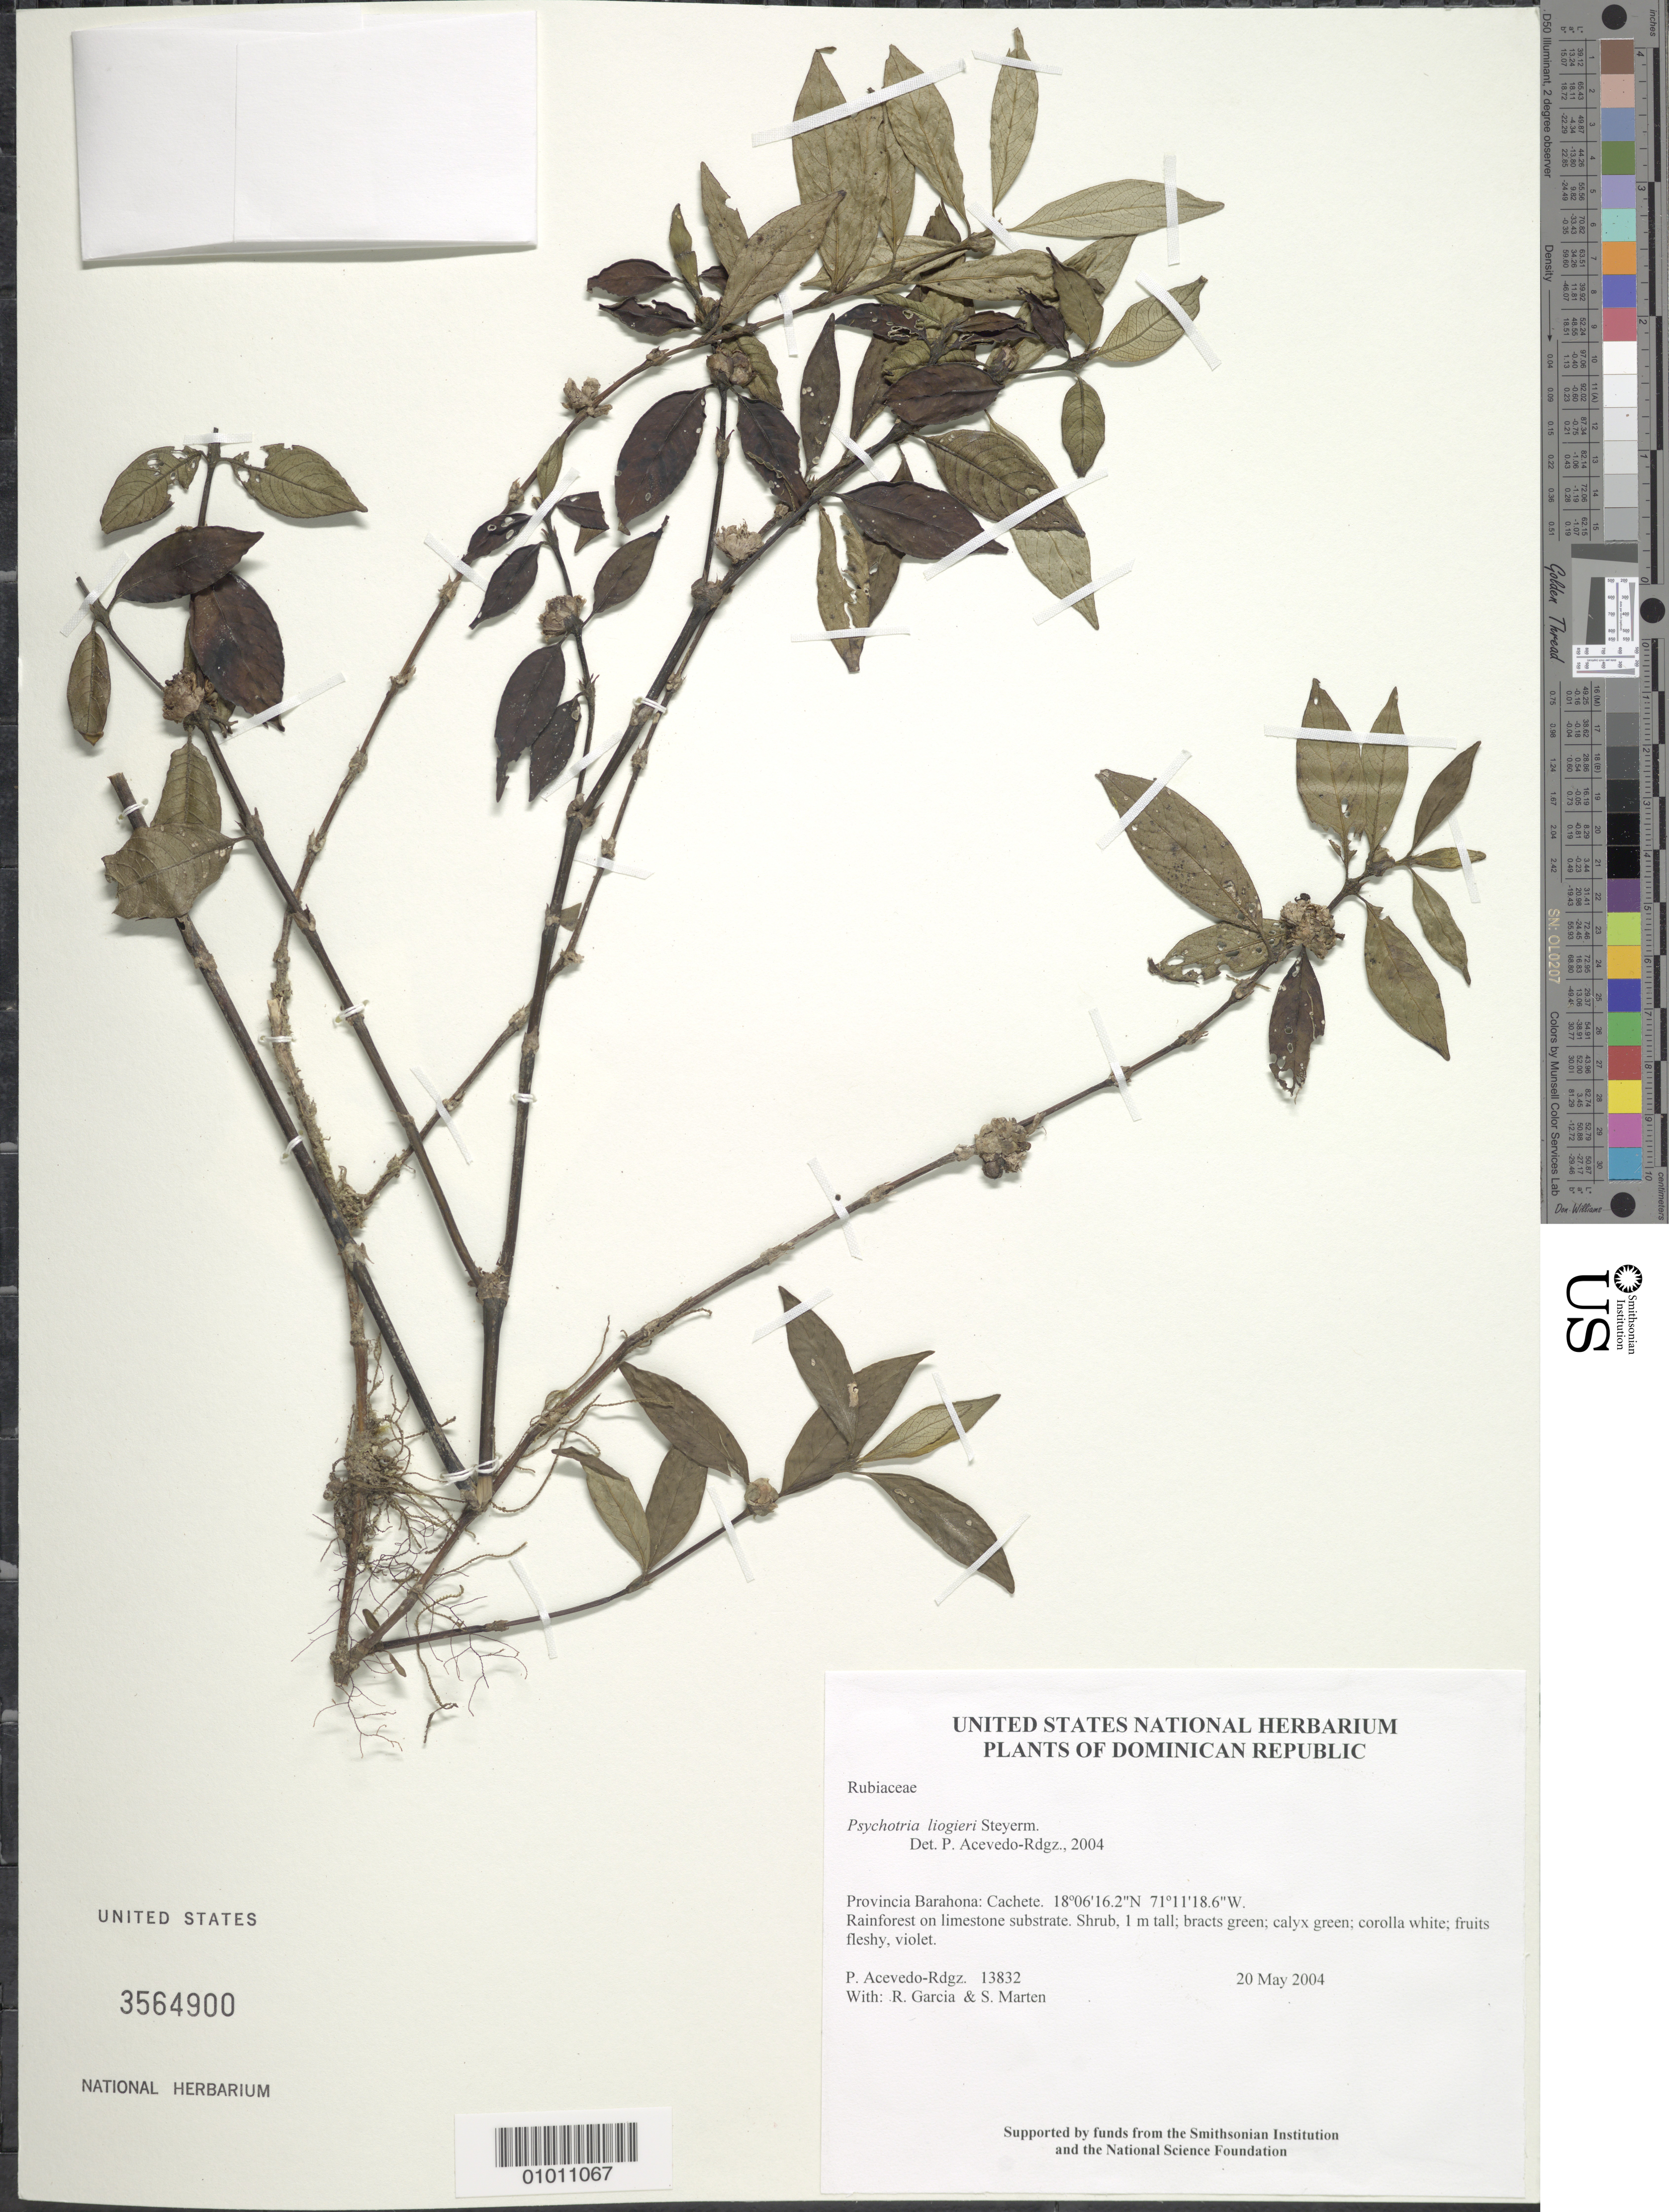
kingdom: Plantae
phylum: Tracheophyta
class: Magnoliopsida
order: Gentianales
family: Rubiaceae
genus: Psychotria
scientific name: Psychotria liogieri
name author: Steyerm.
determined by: Acevedo-Rodríguez, P., (BOT), Smithsonian Institution - National Museum of Natural History (UNITED STATES)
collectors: P. Acevedo-Rodr., R. G. García & S. Marten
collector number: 13832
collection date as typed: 20 May 2004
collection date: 2004-05-20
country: Dominican Republic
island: Hispaniola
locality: Provincia Barahona: Cachete.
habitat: Rainforest on limestone substrate.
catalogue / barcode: US 3564900